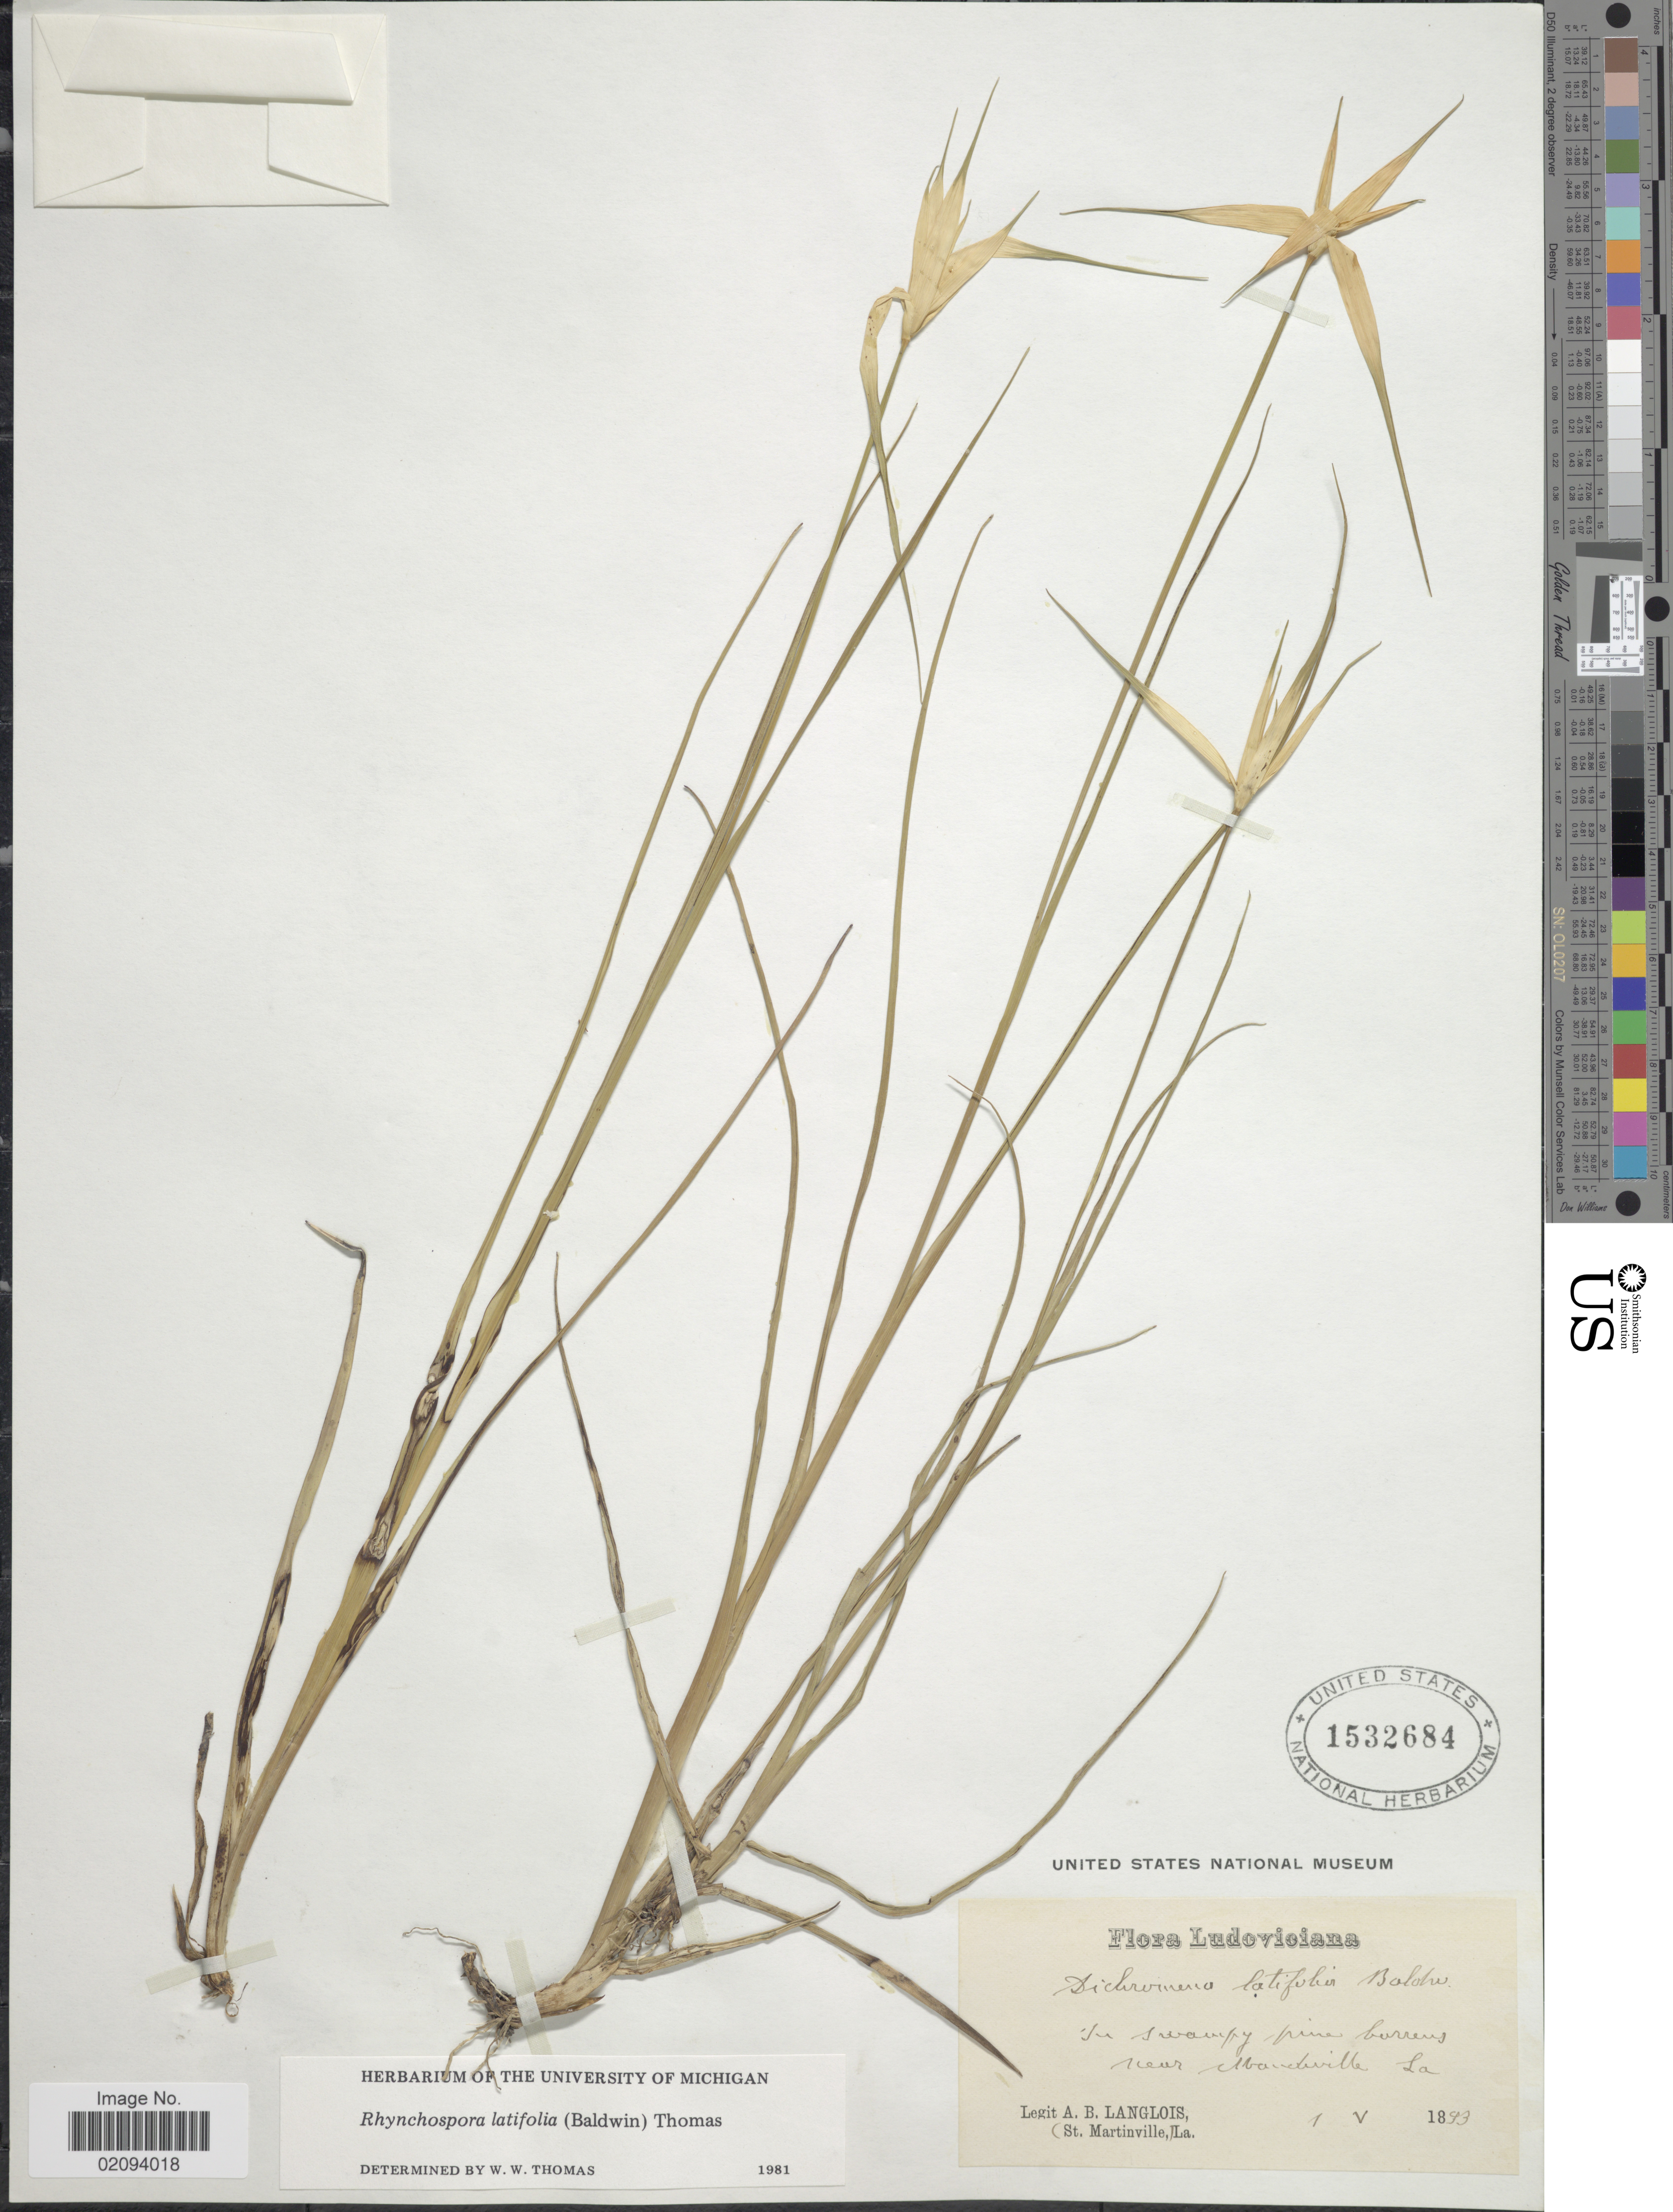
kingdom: Plantae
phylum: Tracheophyta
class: Liliopsida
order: Poales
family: Cyperaceae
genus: Rhynchospora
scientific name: Rhynchospora latifolia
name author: (Baldwin ex Elliott) W.W. Thomas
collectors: A. Langlois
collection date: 1893-05-01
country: United States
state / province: Louisiana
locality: In swampy pine barrens near Mandeville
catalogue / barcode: US 1532684